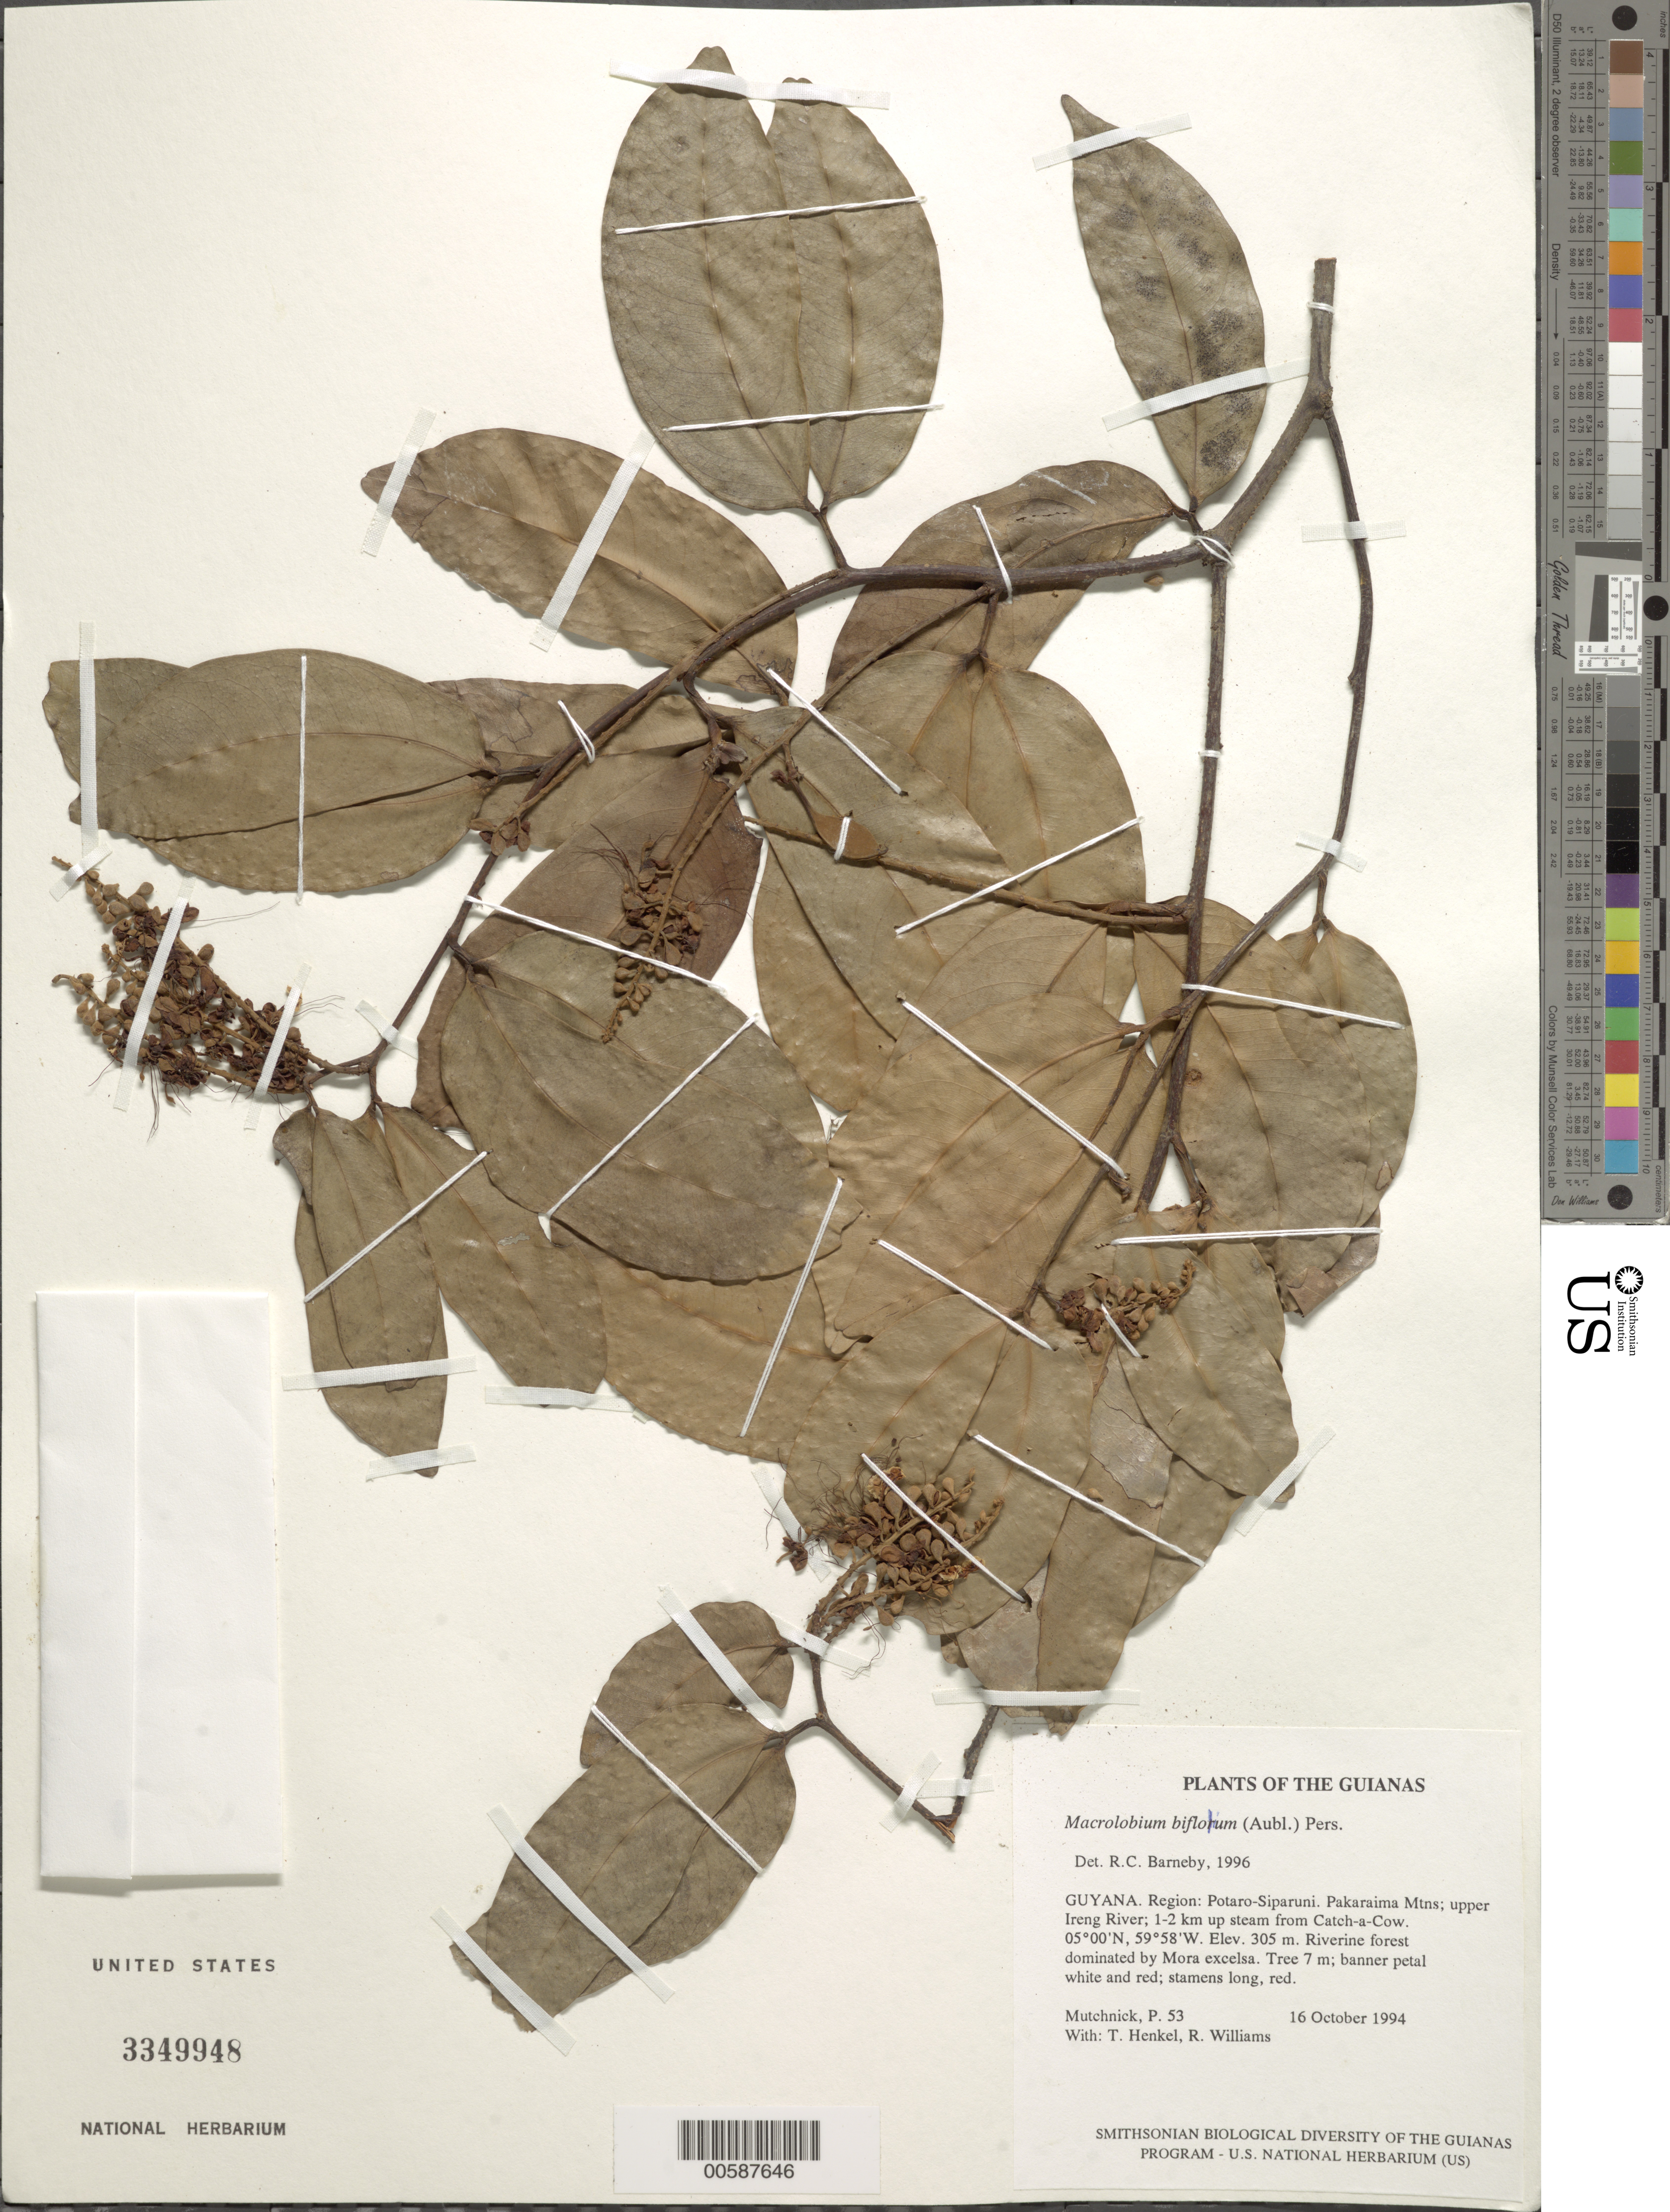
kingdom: Plantae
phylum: Tracheophyta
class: Magnoliopsida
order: Fabales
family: Fabaceae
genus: Macrolobium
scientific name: Macrolobium bifolium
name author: (Aubl.) Pers.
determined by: Barneby, Rupert C., (NY)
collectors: P. Mutchnick, T. Henkel & R. Williams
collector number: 53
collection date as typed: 16 October 1994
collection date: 1994-10-16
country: Guyana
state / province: Potaro-Siparuni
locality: Pakaraima Mtns; upper Ireng River; 1-2 km up stream from Catch-a-Cow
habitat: Riverine forest dominated by Mora excelsa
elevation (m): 305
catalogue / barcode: US 3349948